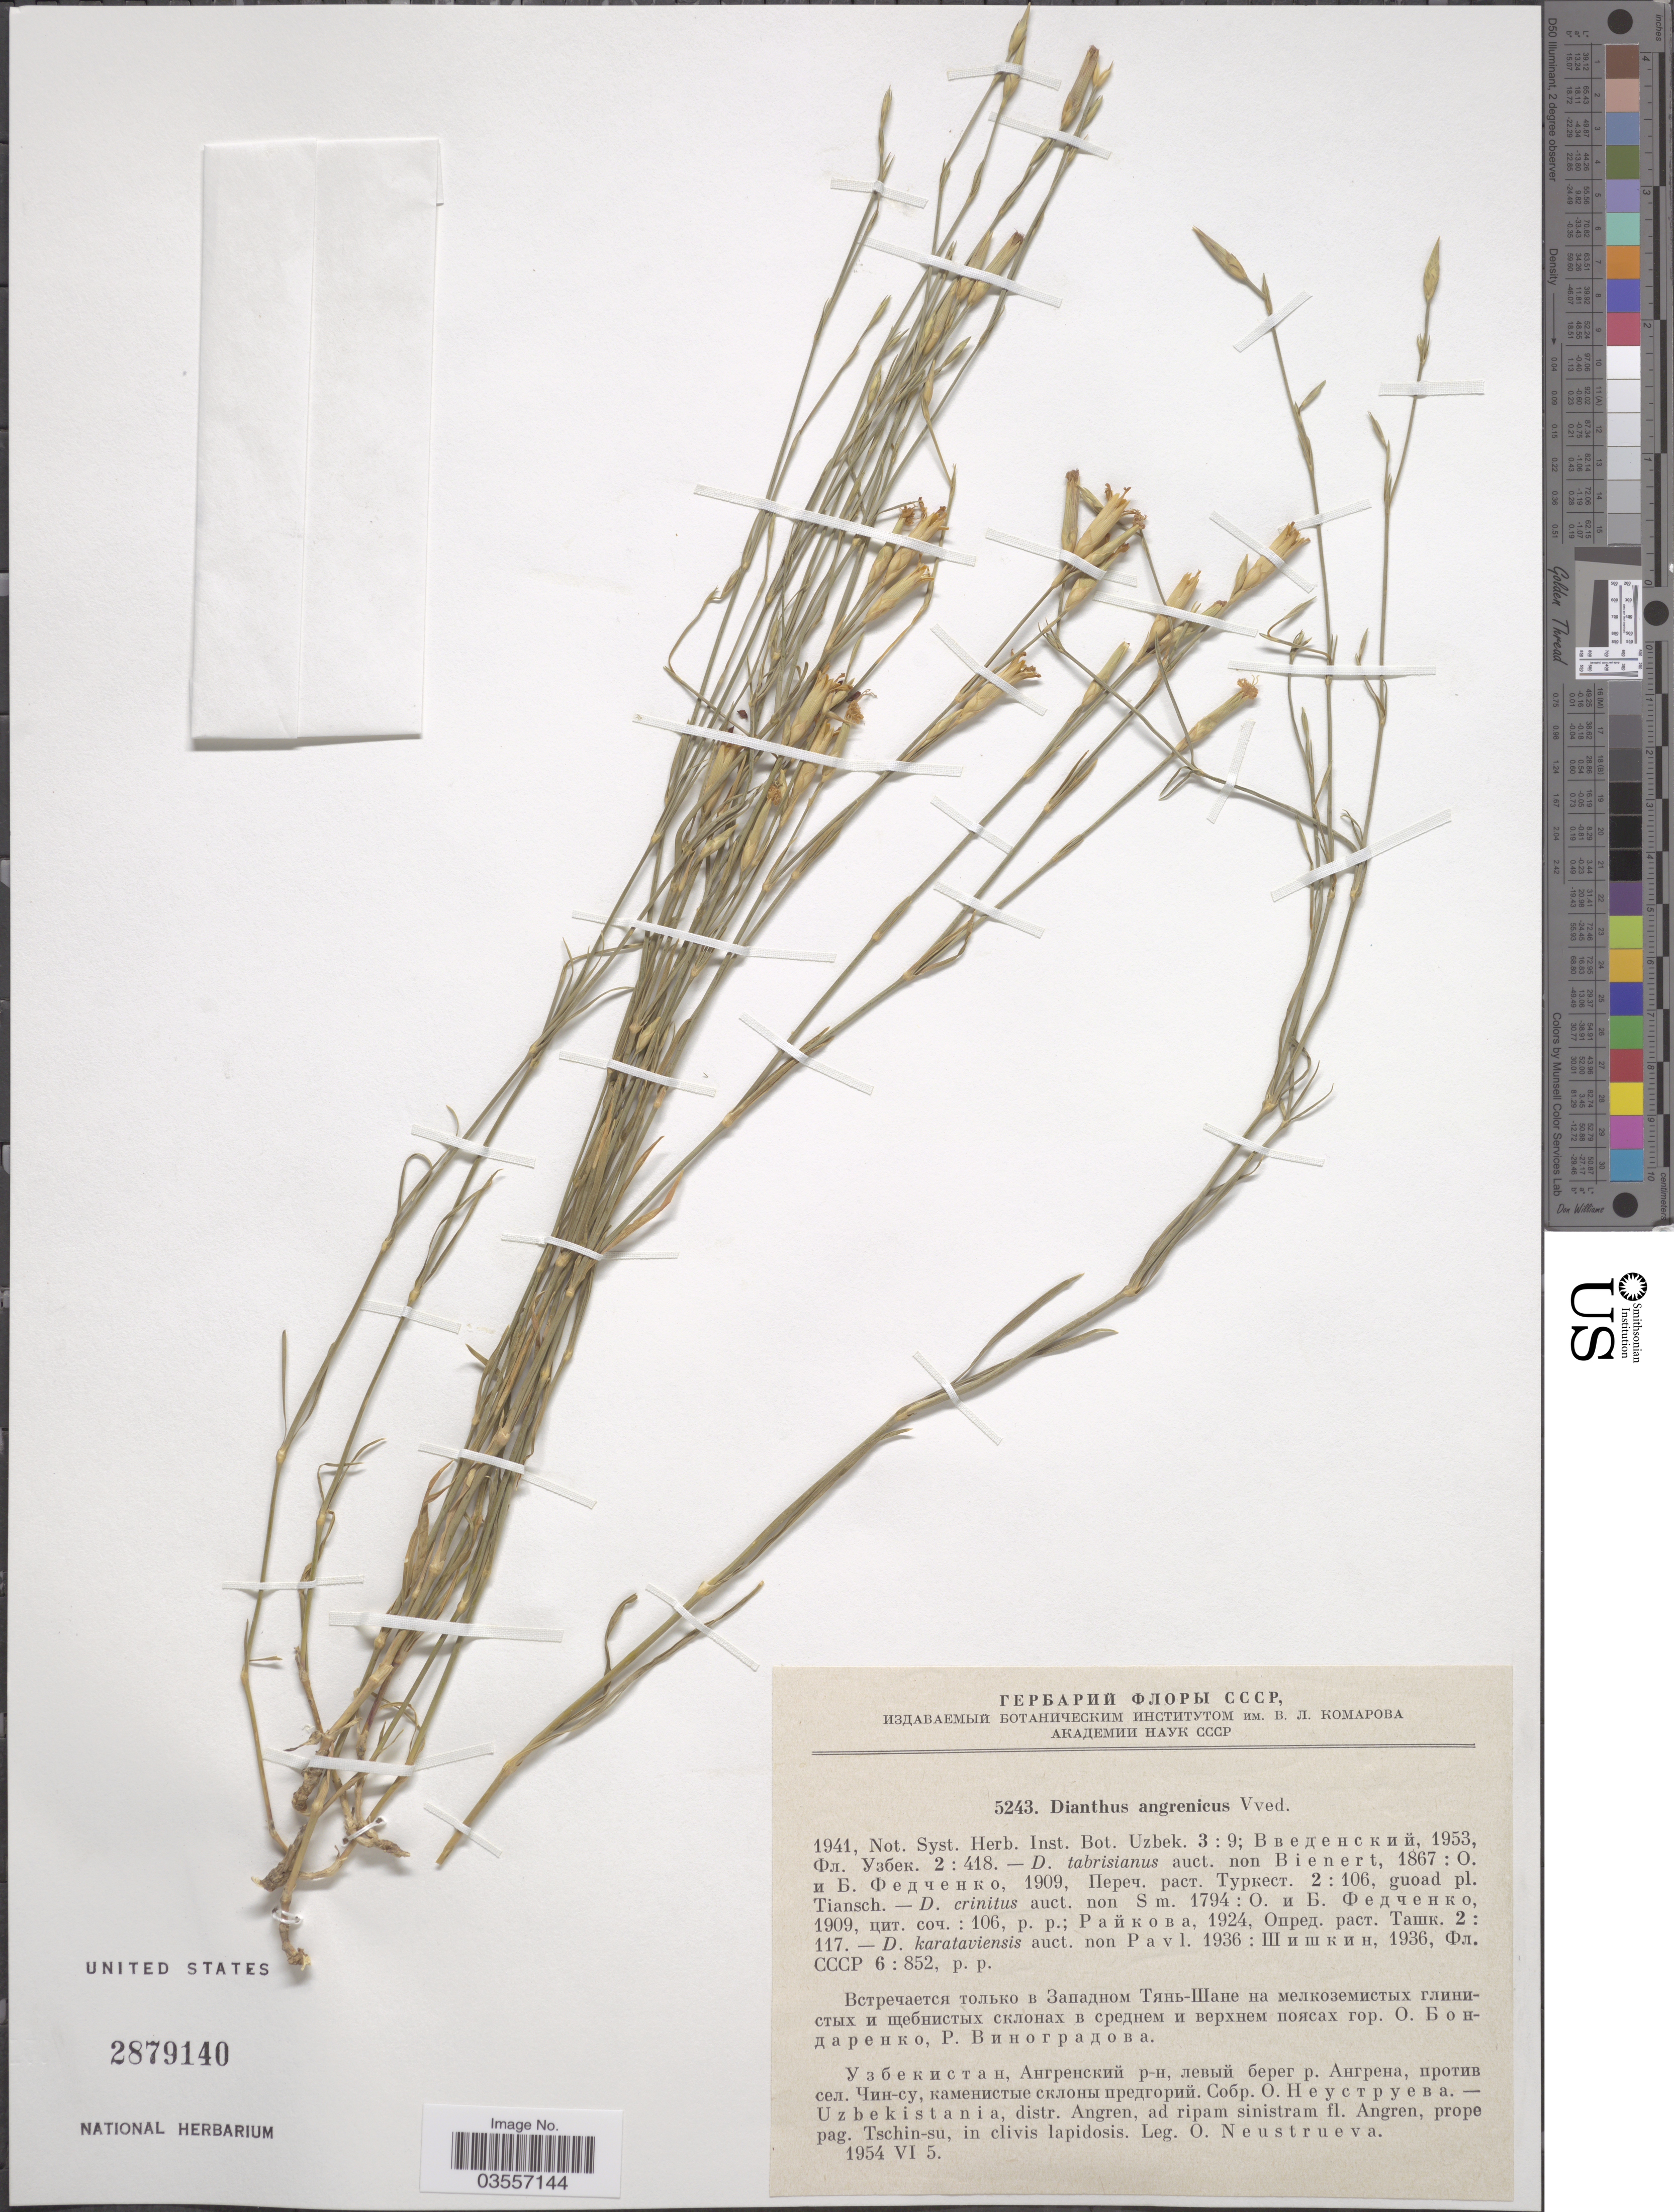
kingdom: Plantae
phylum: Tracheophyta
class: Magnoliopsida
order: Caryophyllales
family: Caryophyllaceae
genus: Dianthus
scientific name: Dianthus angrenicus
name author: Vved.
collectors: O. Neustrueva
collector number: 5243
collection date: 1954-06-05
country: Uzbekistan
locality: Uzbekistania, distr. Angren, ad ripam sinistram fl. Angren, prope pag. Tschin-su.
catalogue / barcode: US 2879140